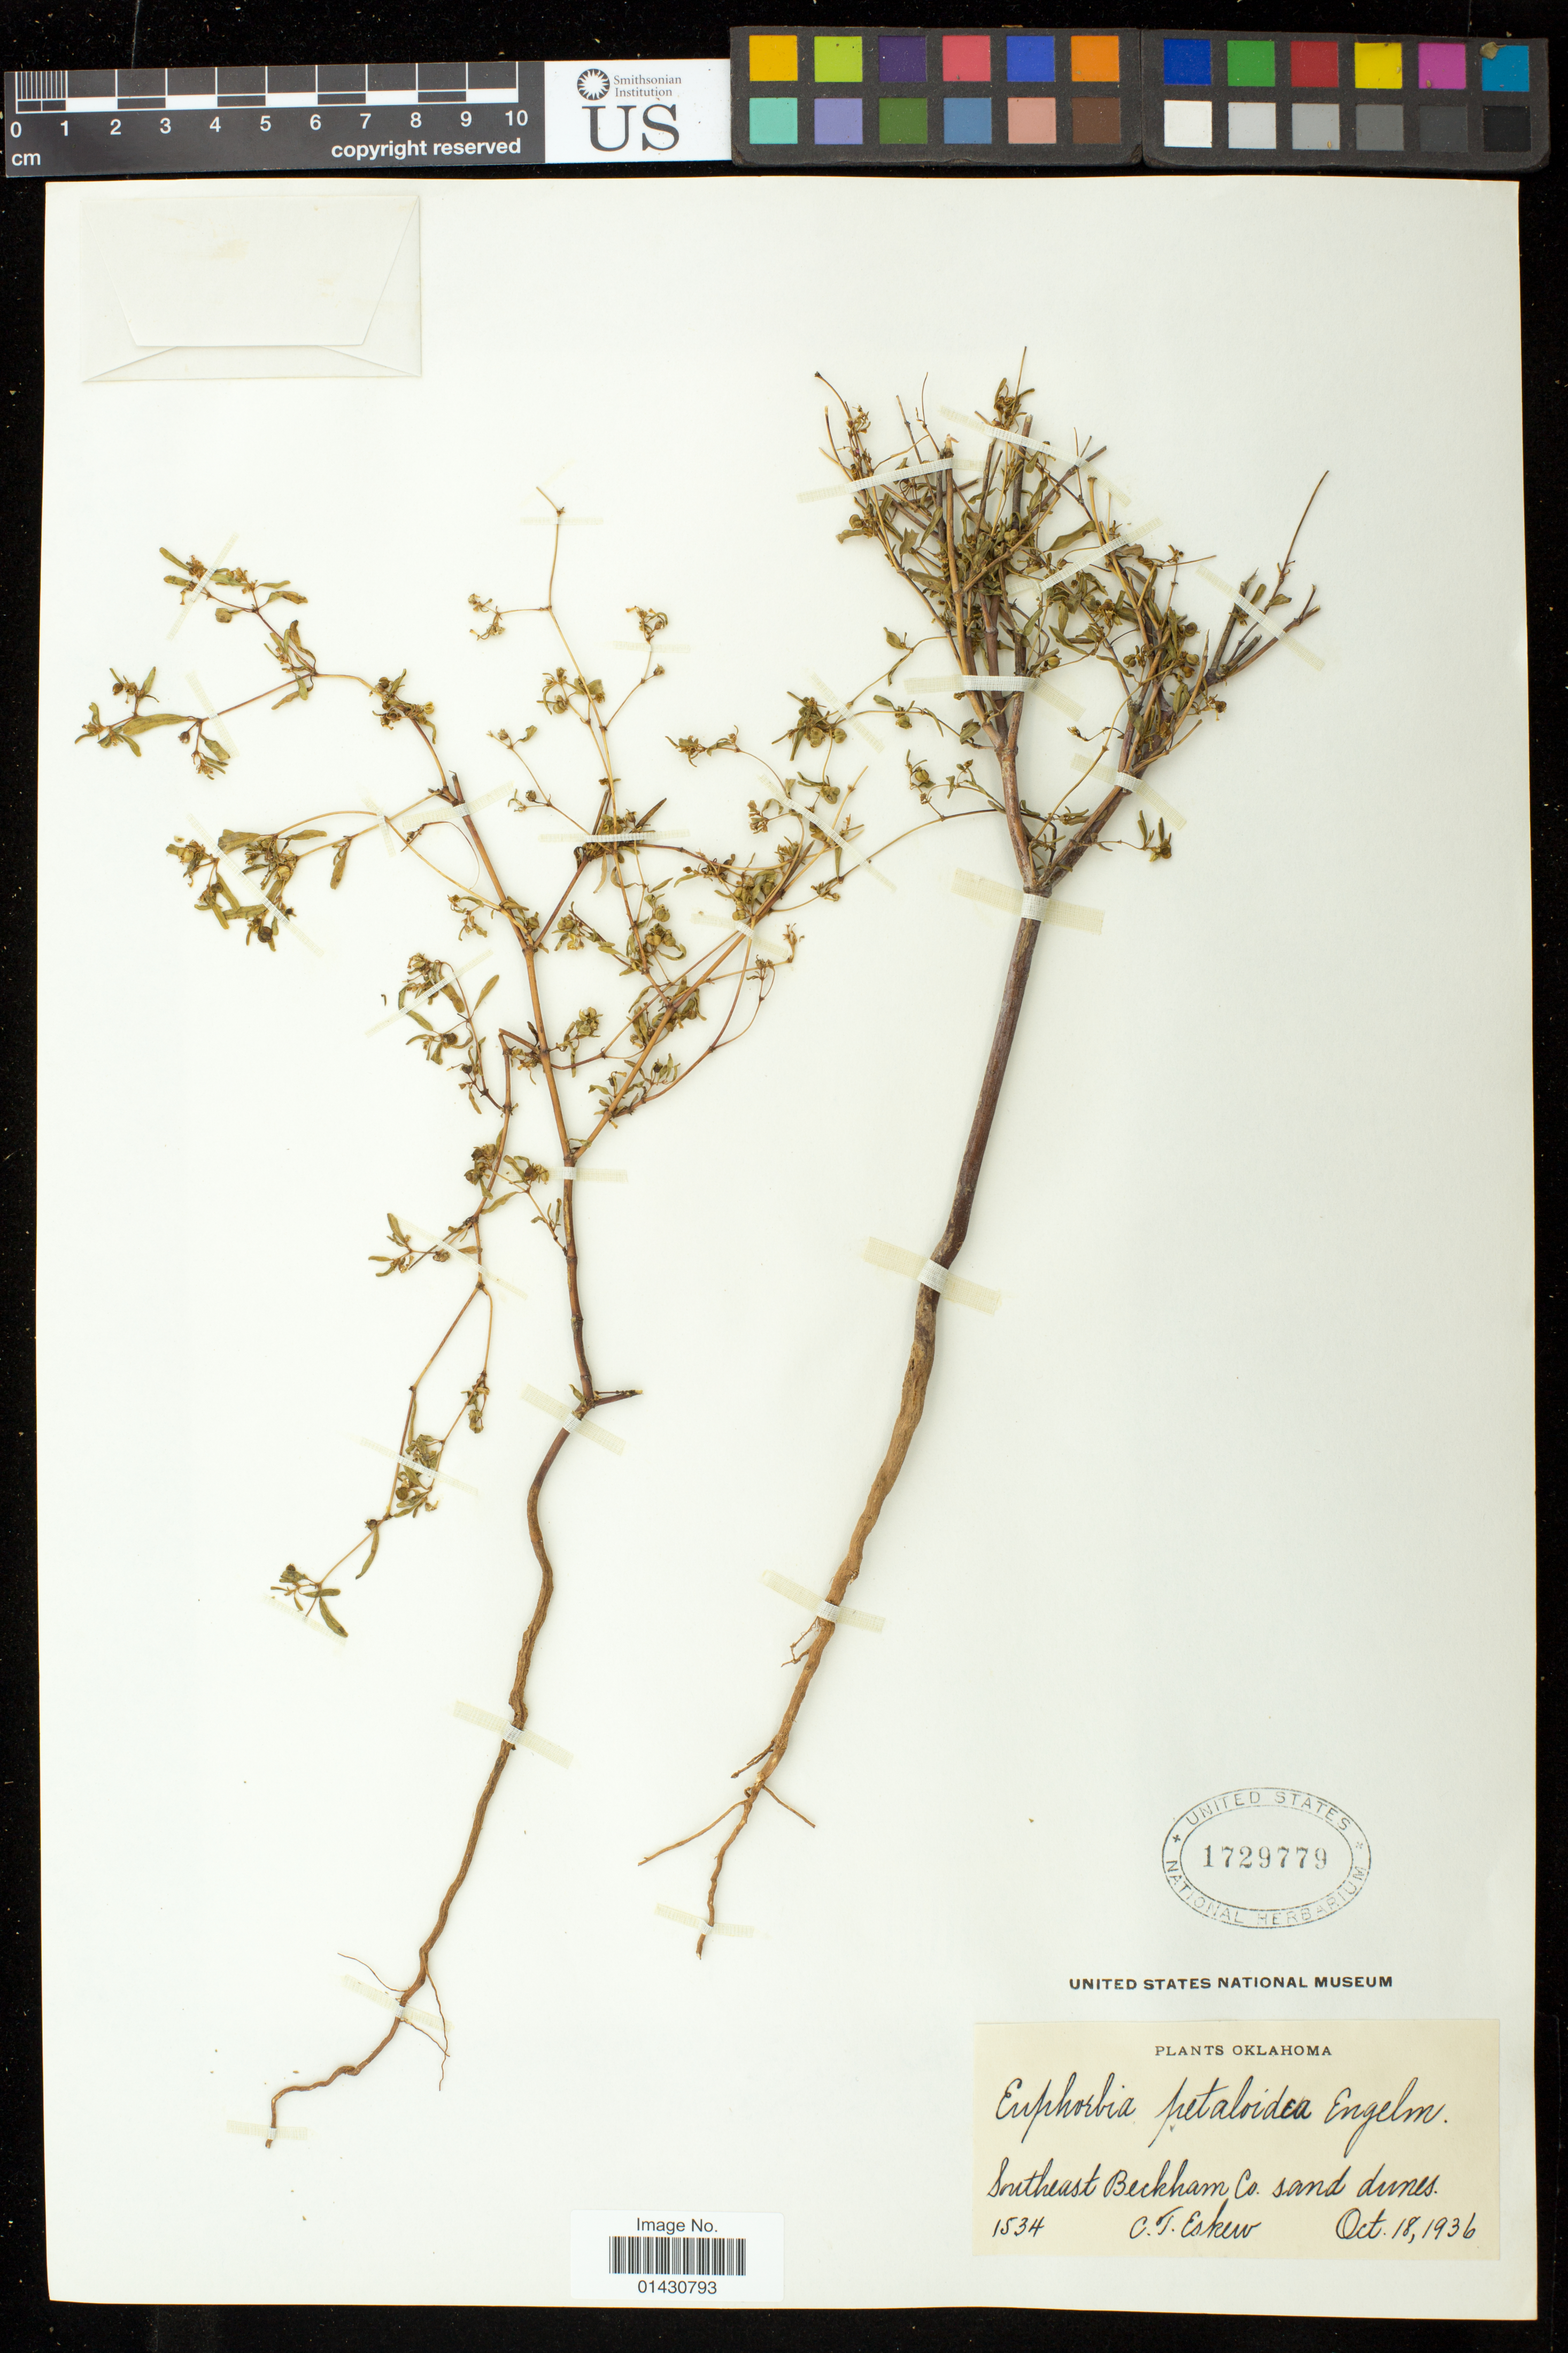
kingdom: Plantae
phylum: Tracheophyta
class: Magnoliopsida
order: Malpighiales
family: Euphorbiaceae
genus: Euphorbia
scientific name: Euphorbia missurica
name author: Raf.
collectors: C. Eskew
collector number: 1534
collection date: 1936-10-18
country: United States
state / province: Oklahoma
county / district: Beckham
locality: Southeast Beckham Co. sand dunes.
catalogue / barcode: US 1729779